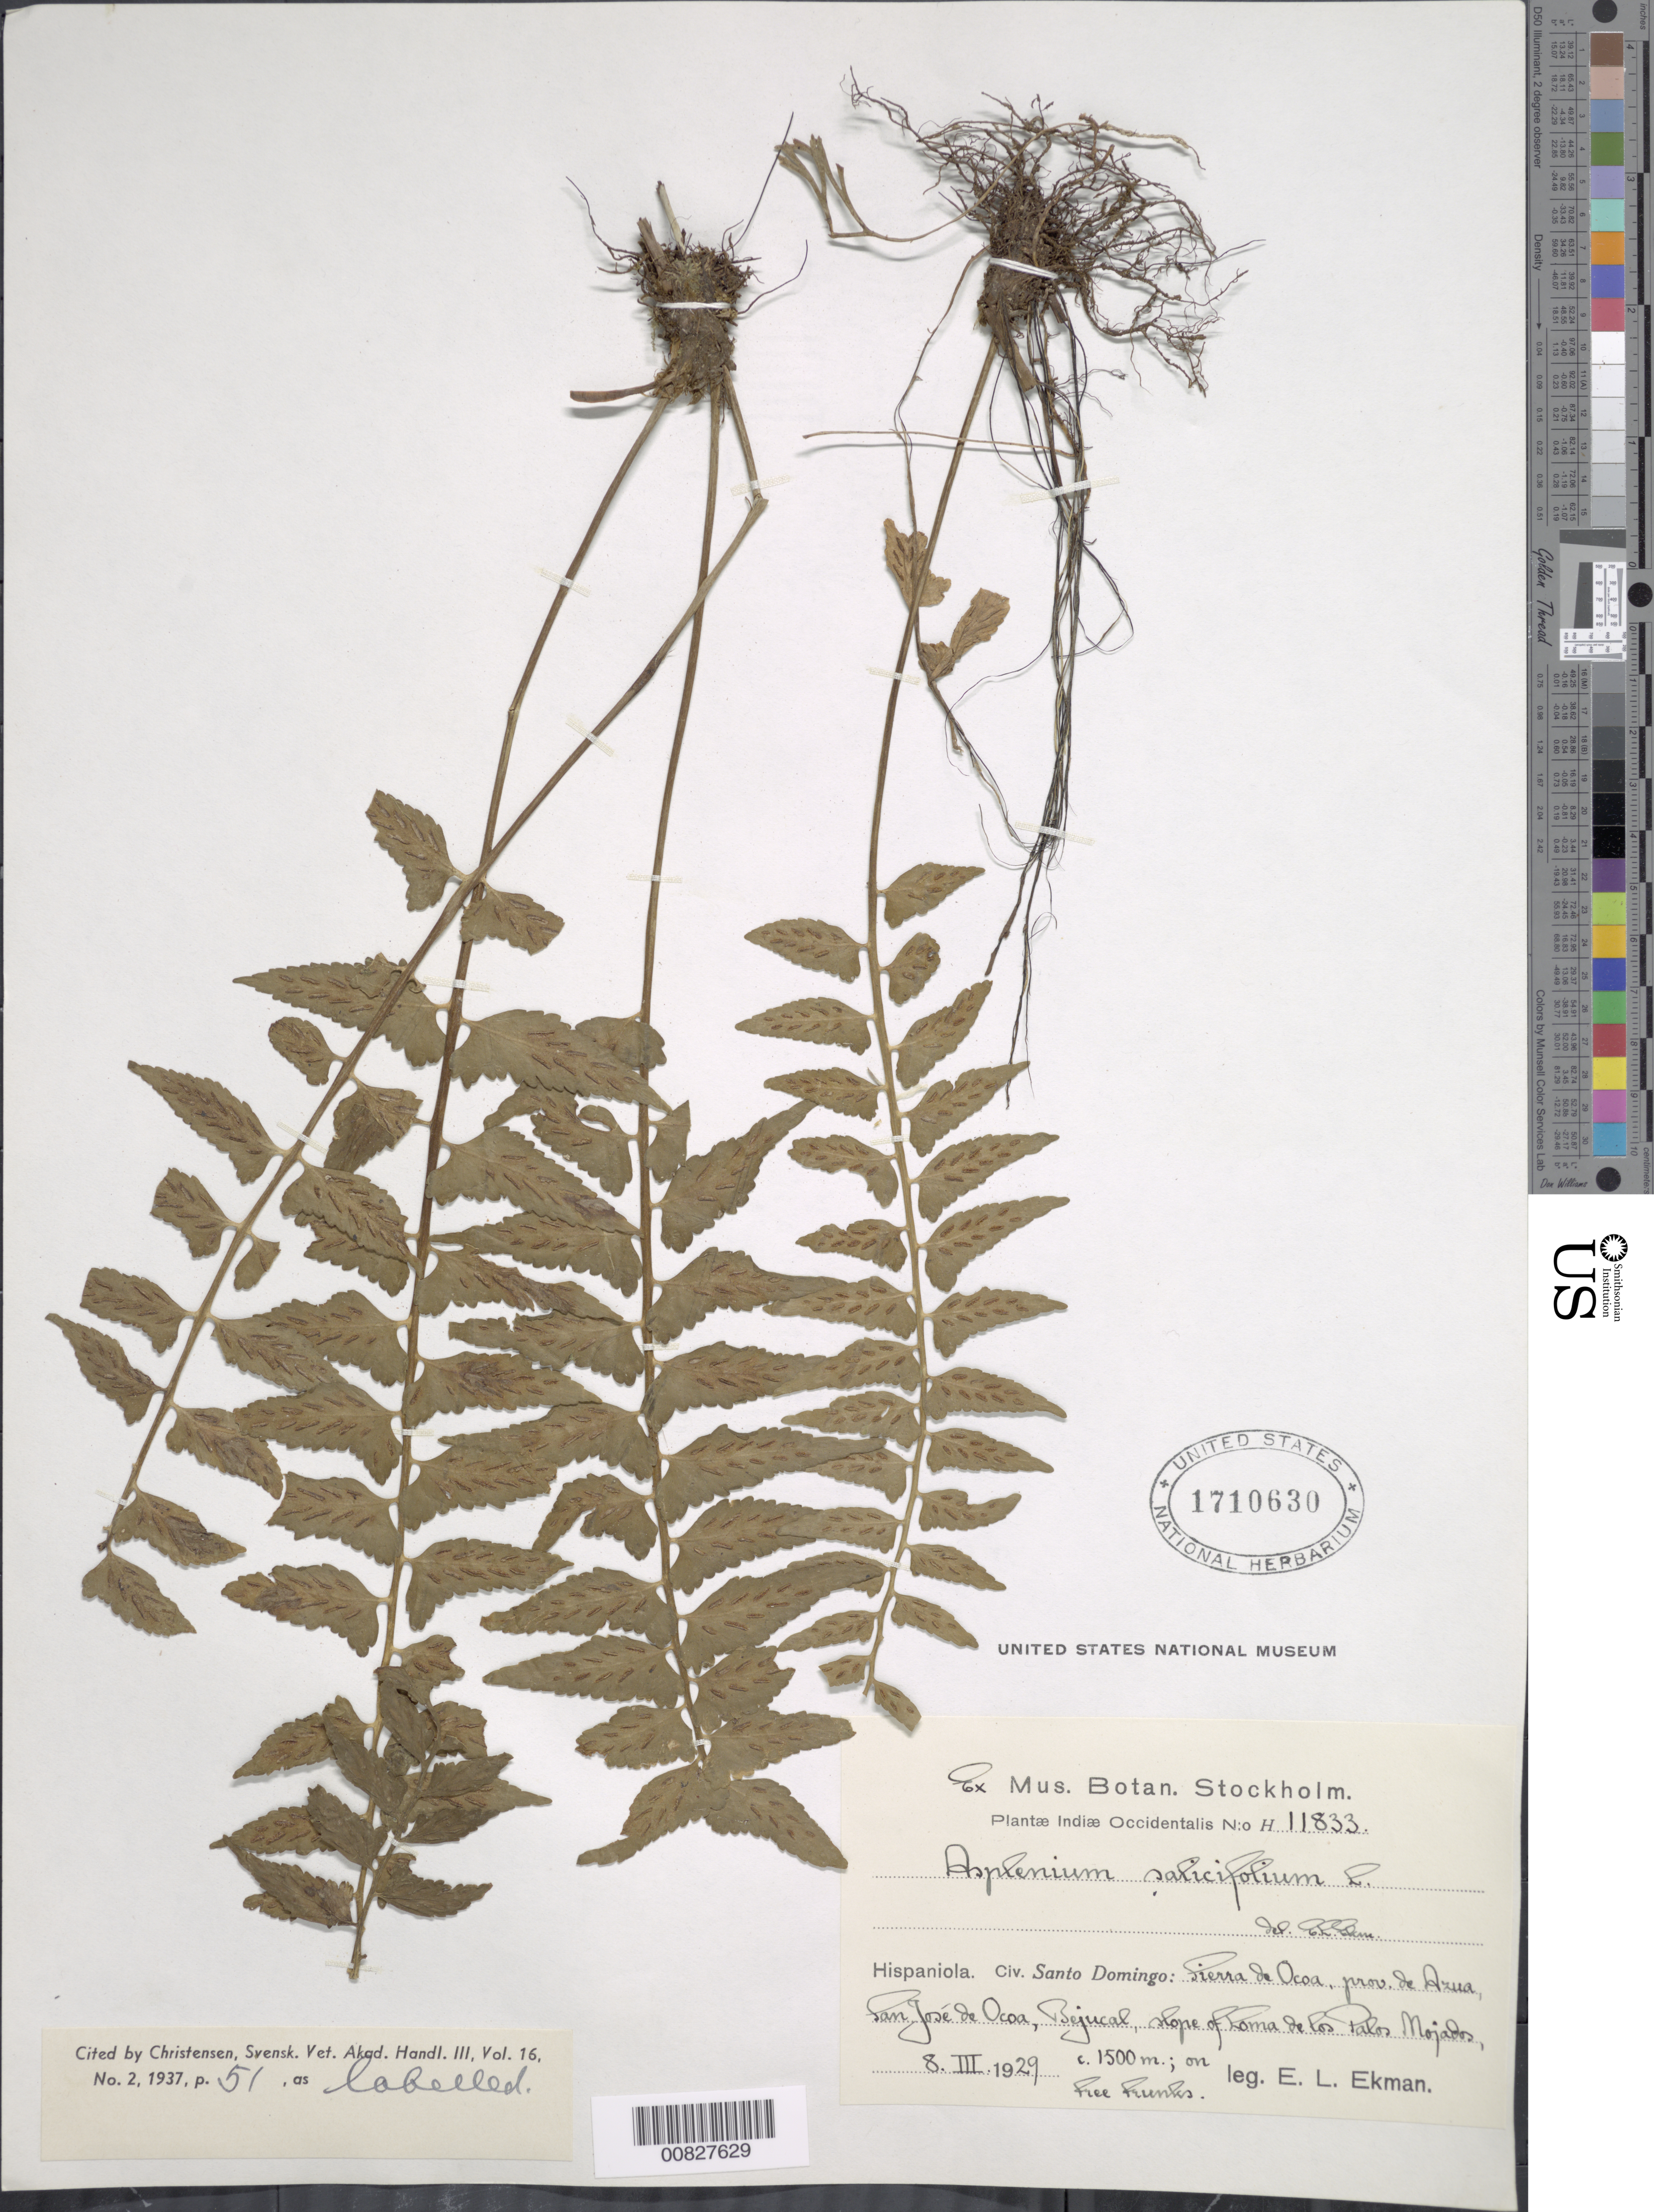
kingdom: Plantae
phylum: Tracheophyta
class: Polypodiopsida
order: Polypodiales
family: Aspleniaceae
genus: Asplenium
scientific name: Asplenium salicifolium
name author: L.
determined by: Christensen, C. F. A.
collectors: E. L. Ekman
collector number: H 11833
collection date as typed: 08 Mar 1929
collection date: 1929-03-08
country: Dominican Republic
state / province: Azua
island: Hispaniola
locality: Sierra de Ocoa, San José de Ocoa, Bejucal, Loma de los Palos Mojados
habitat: Slome of loma, on tree trunks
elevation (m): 1500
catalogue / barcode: US 1710630